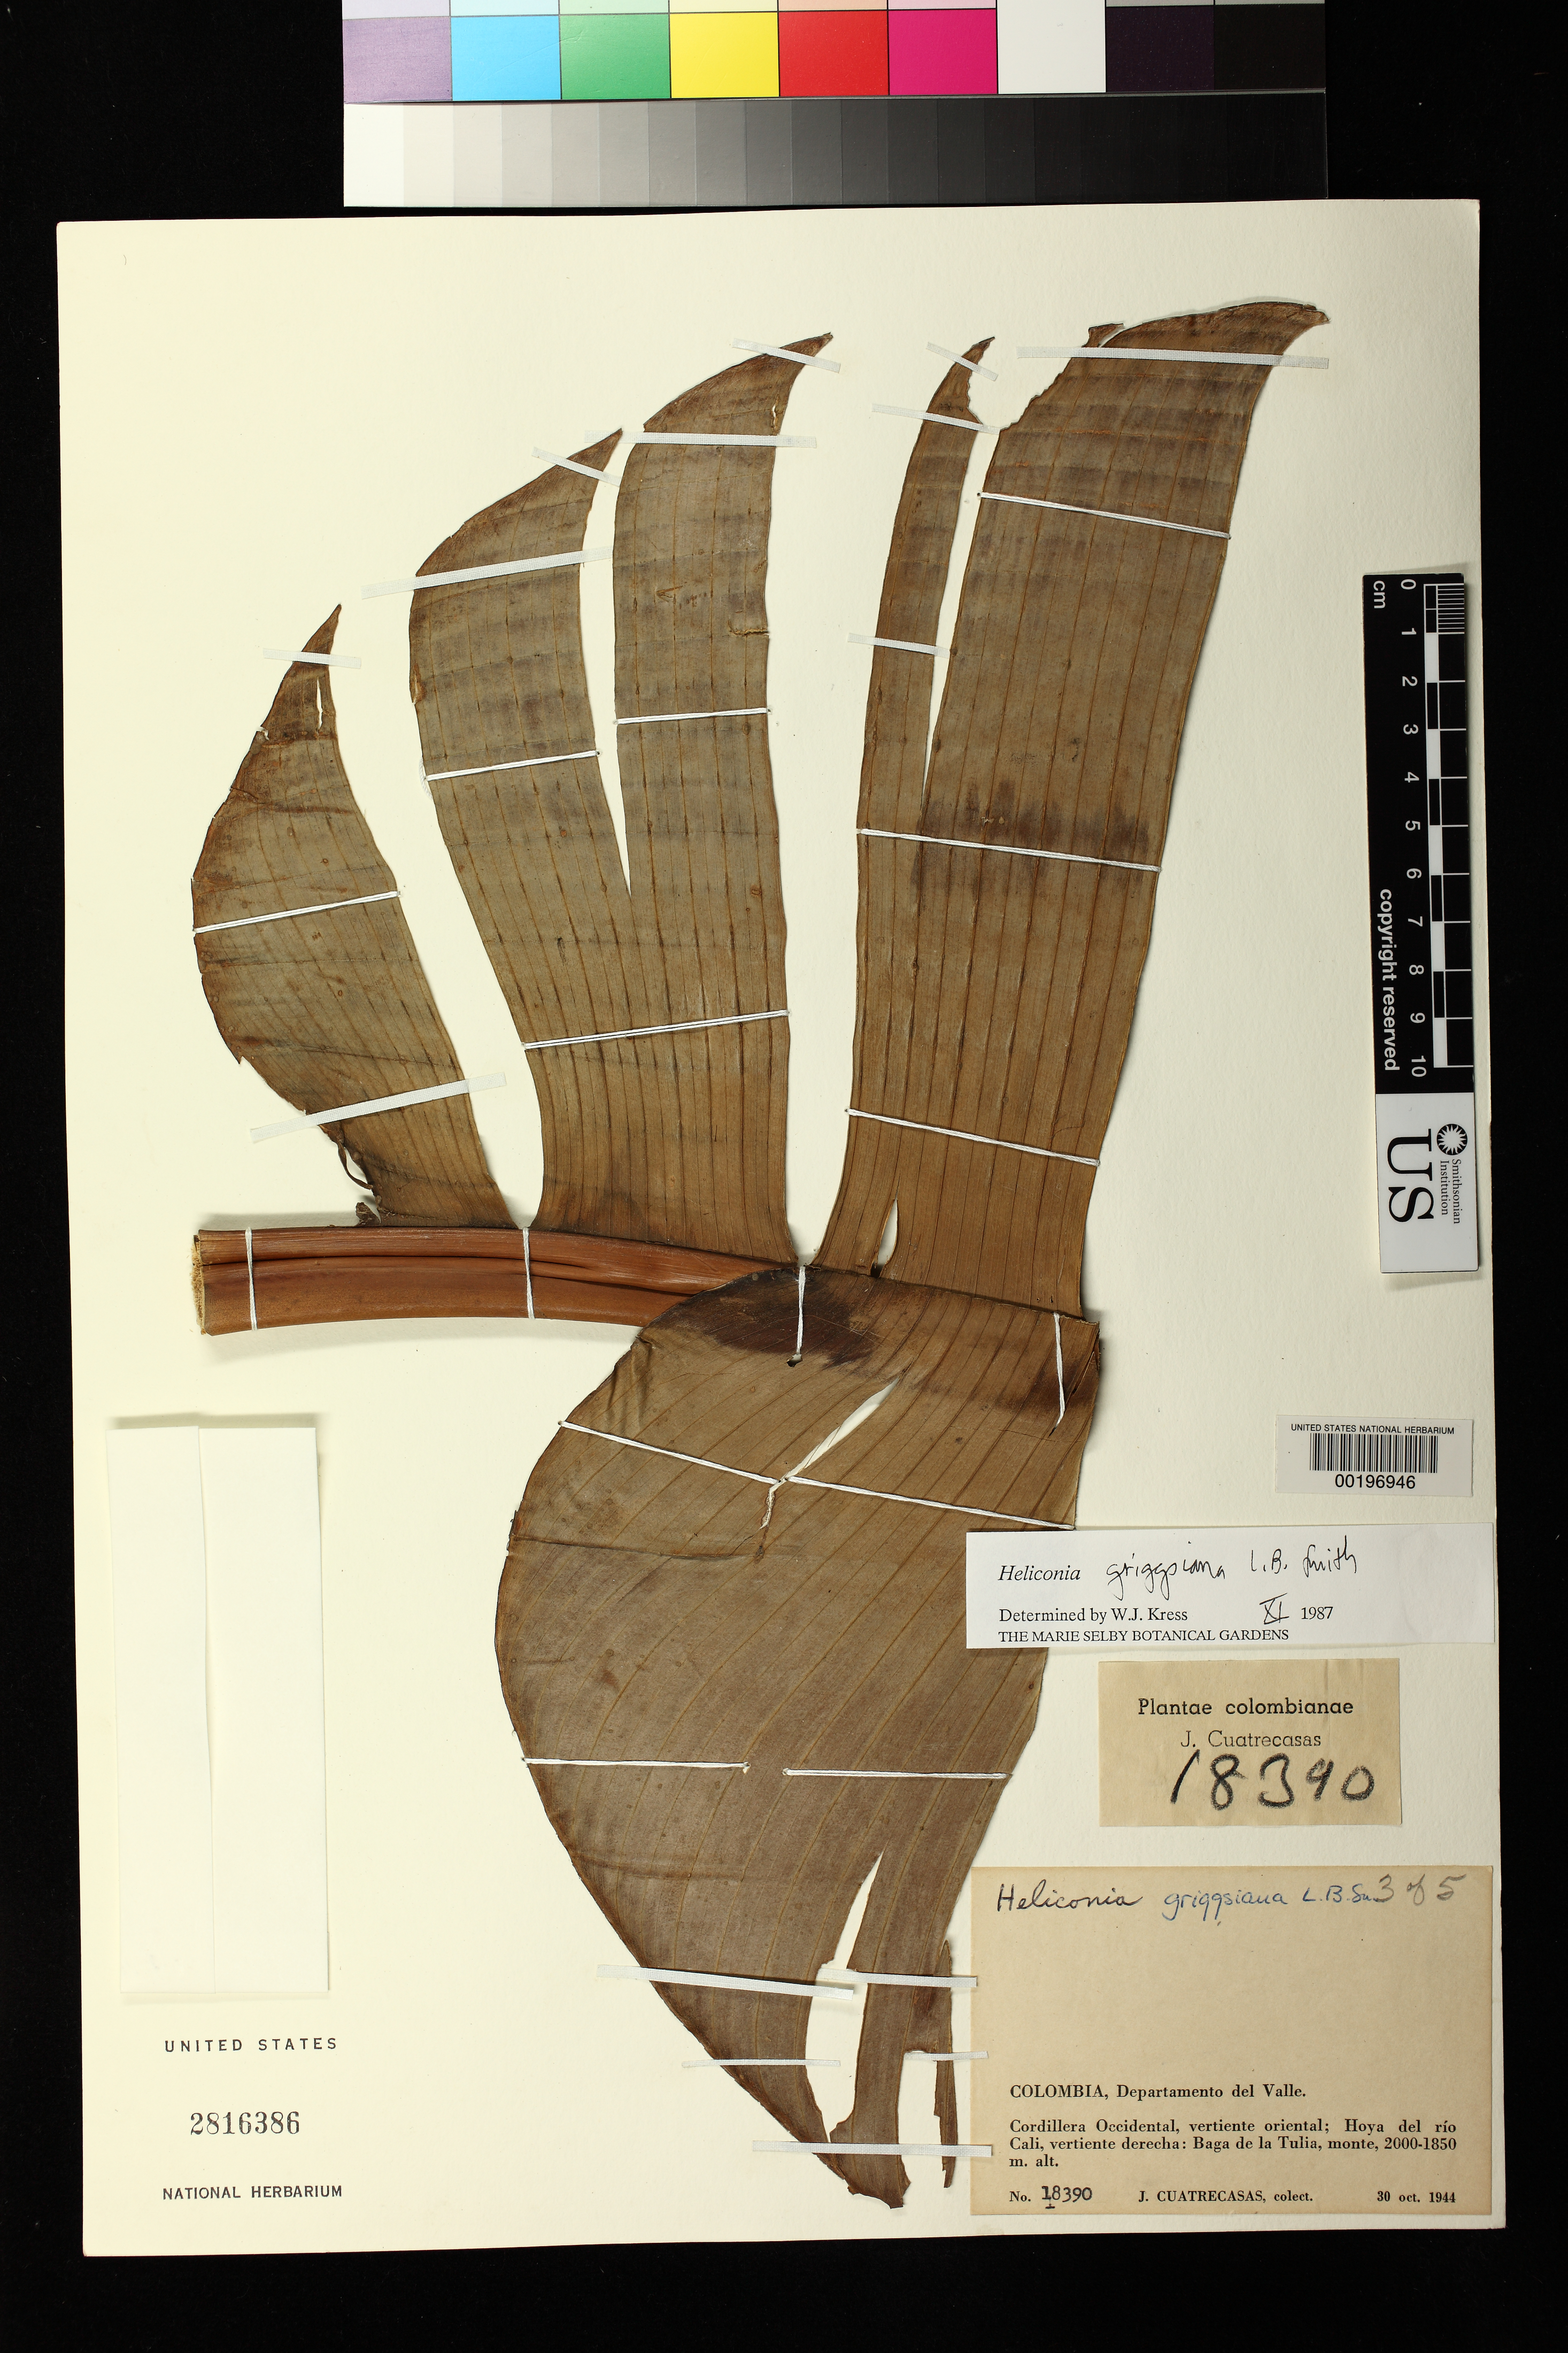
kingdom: Plantae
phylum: Tracheophyta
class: Liliopsida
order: Zingiberales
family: Heliconiaceae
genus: Heliconia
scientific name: Heliconia griggsiana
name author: L.B. Sm.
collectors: J. Cuatrecasas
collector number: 18390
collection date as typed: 30 Oct 1944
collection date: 1944-10-30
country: Colombia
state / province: Valle del Cauca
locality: Cordillera Occidental, eastern slope; Valley of Rio Cali, right bank: baga de la Tulia, forest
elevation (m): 1850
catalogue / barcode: US 2816386